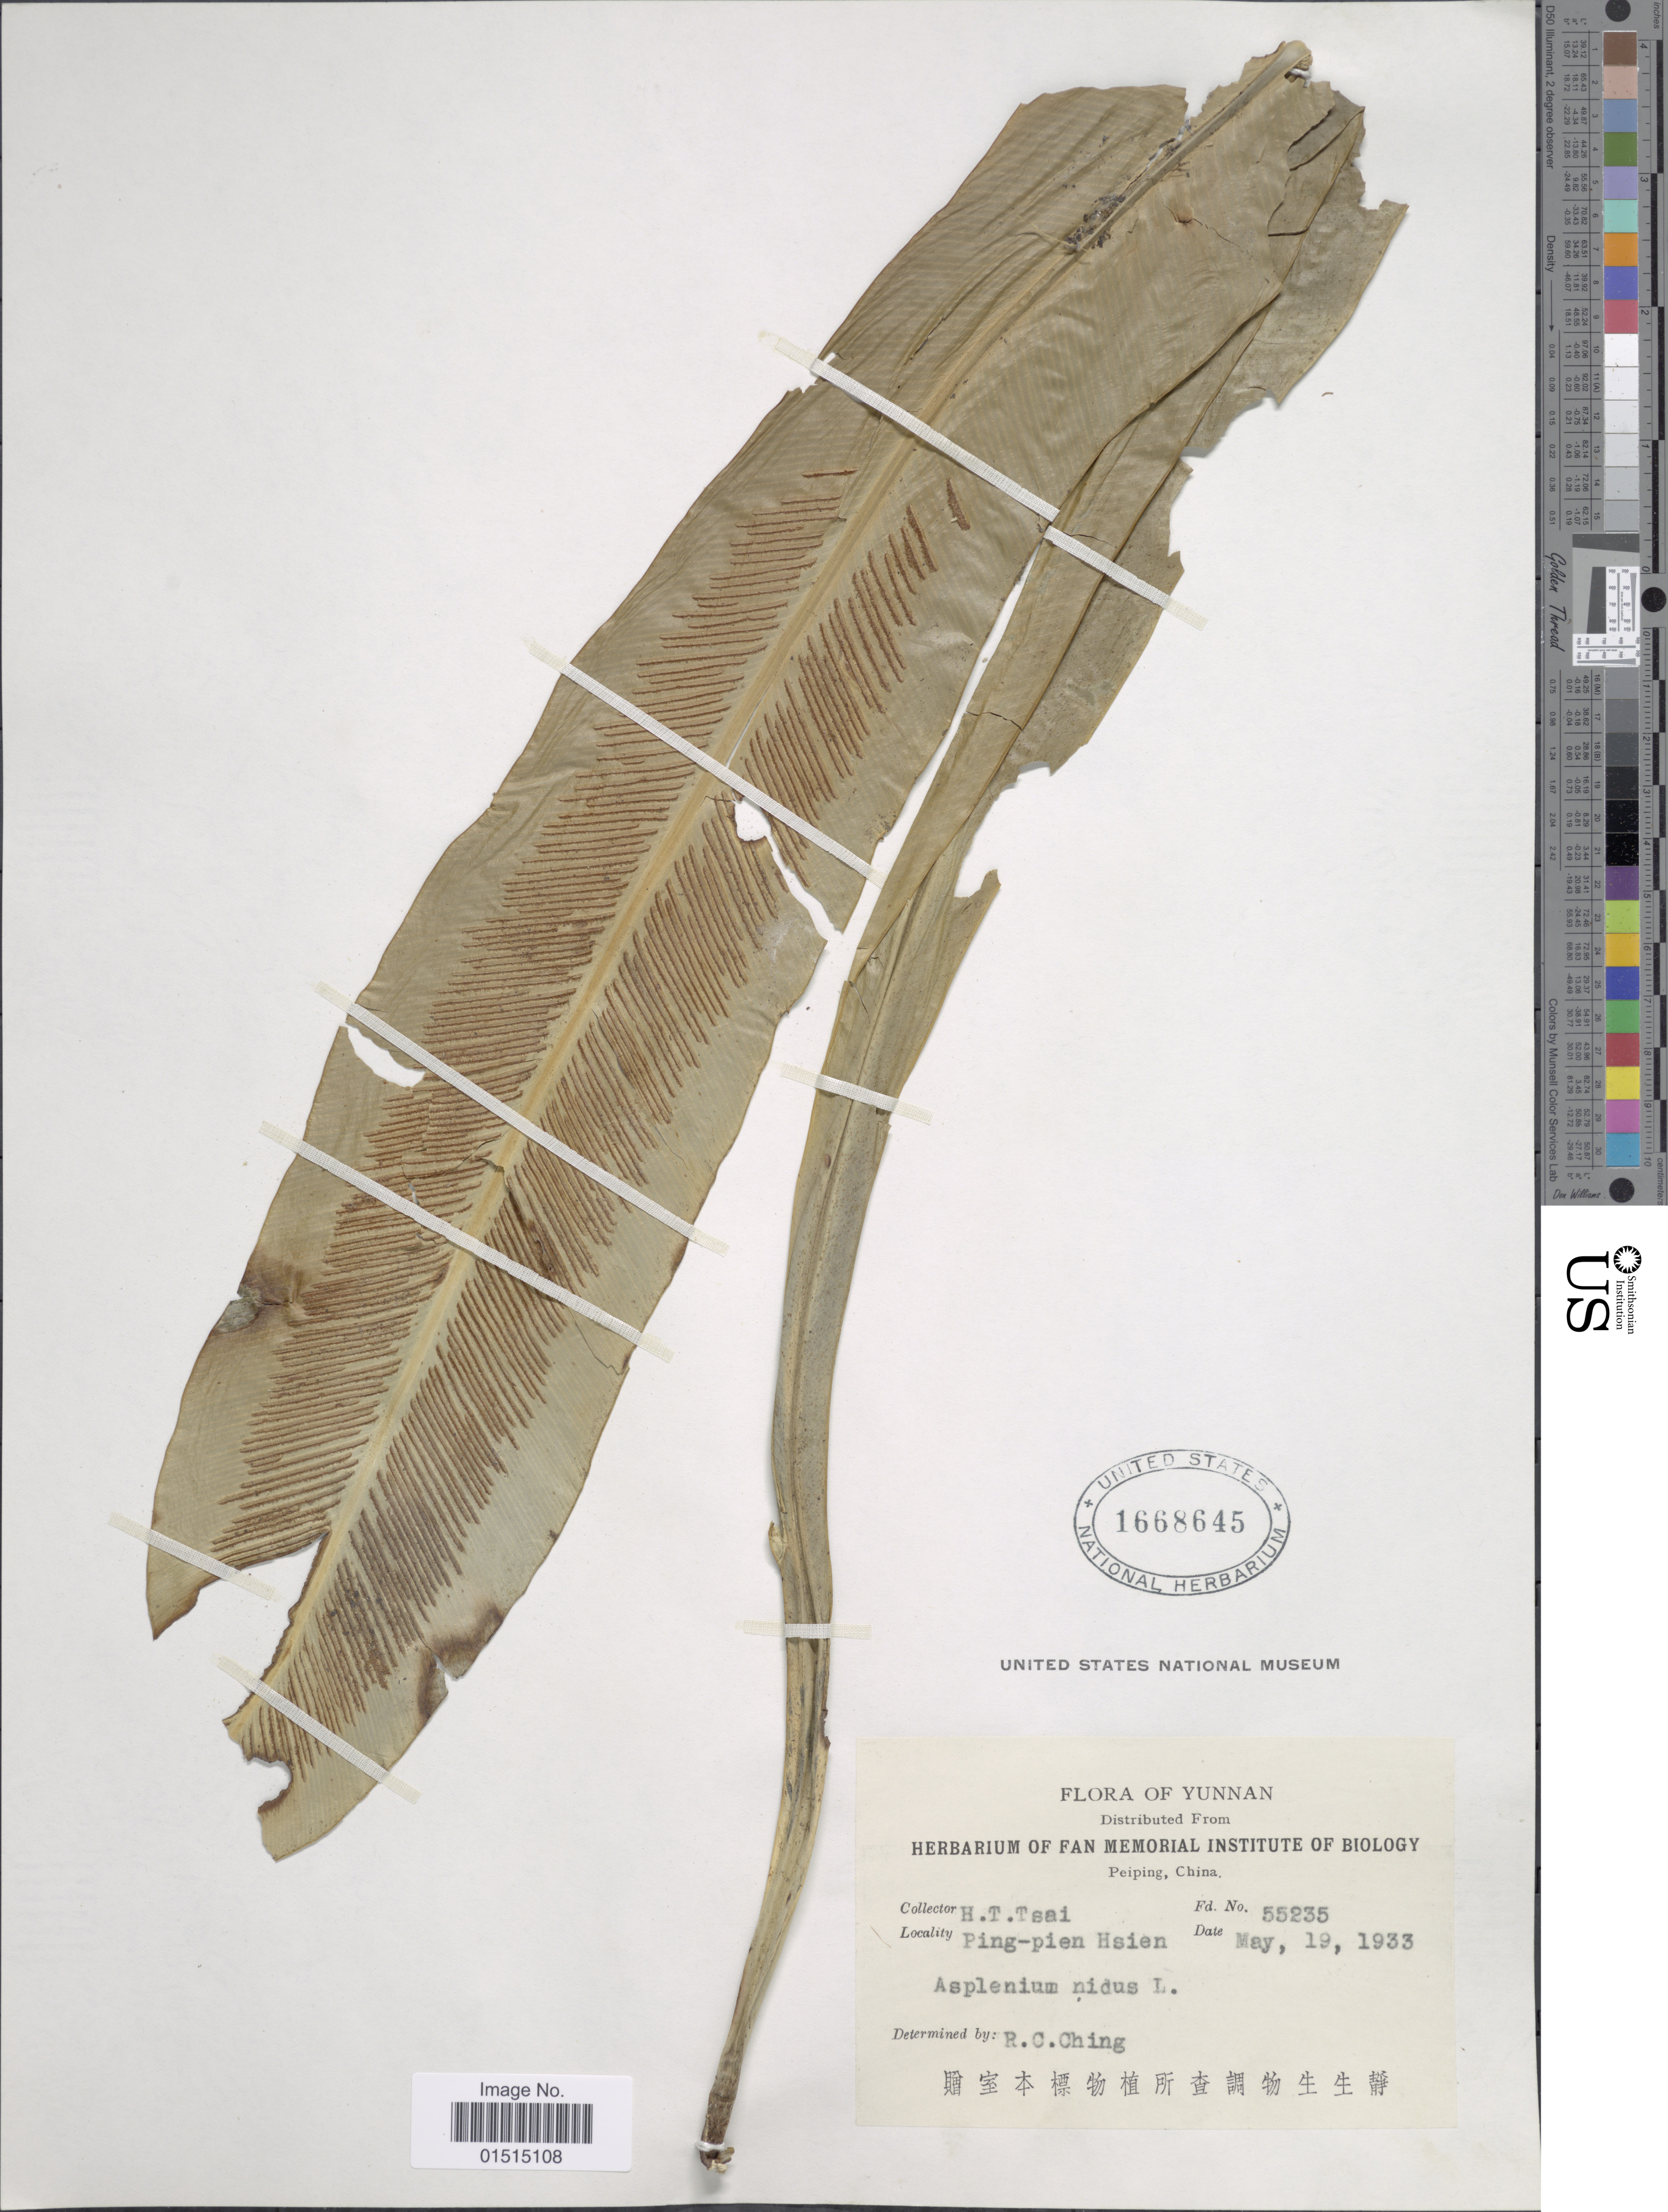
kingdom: Plantae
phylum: Tracheophyta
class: Polypodiopsida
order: Polypodiales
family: Aspleniaceae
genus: Asplenium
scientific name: Asplenium nidus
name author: L.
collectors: H. Tsai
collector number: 55235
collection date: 1933-05-19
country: China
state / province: Yunnan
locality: Peiping, Ping - pien Hsien. Yunnan.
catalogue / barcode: US 1668645